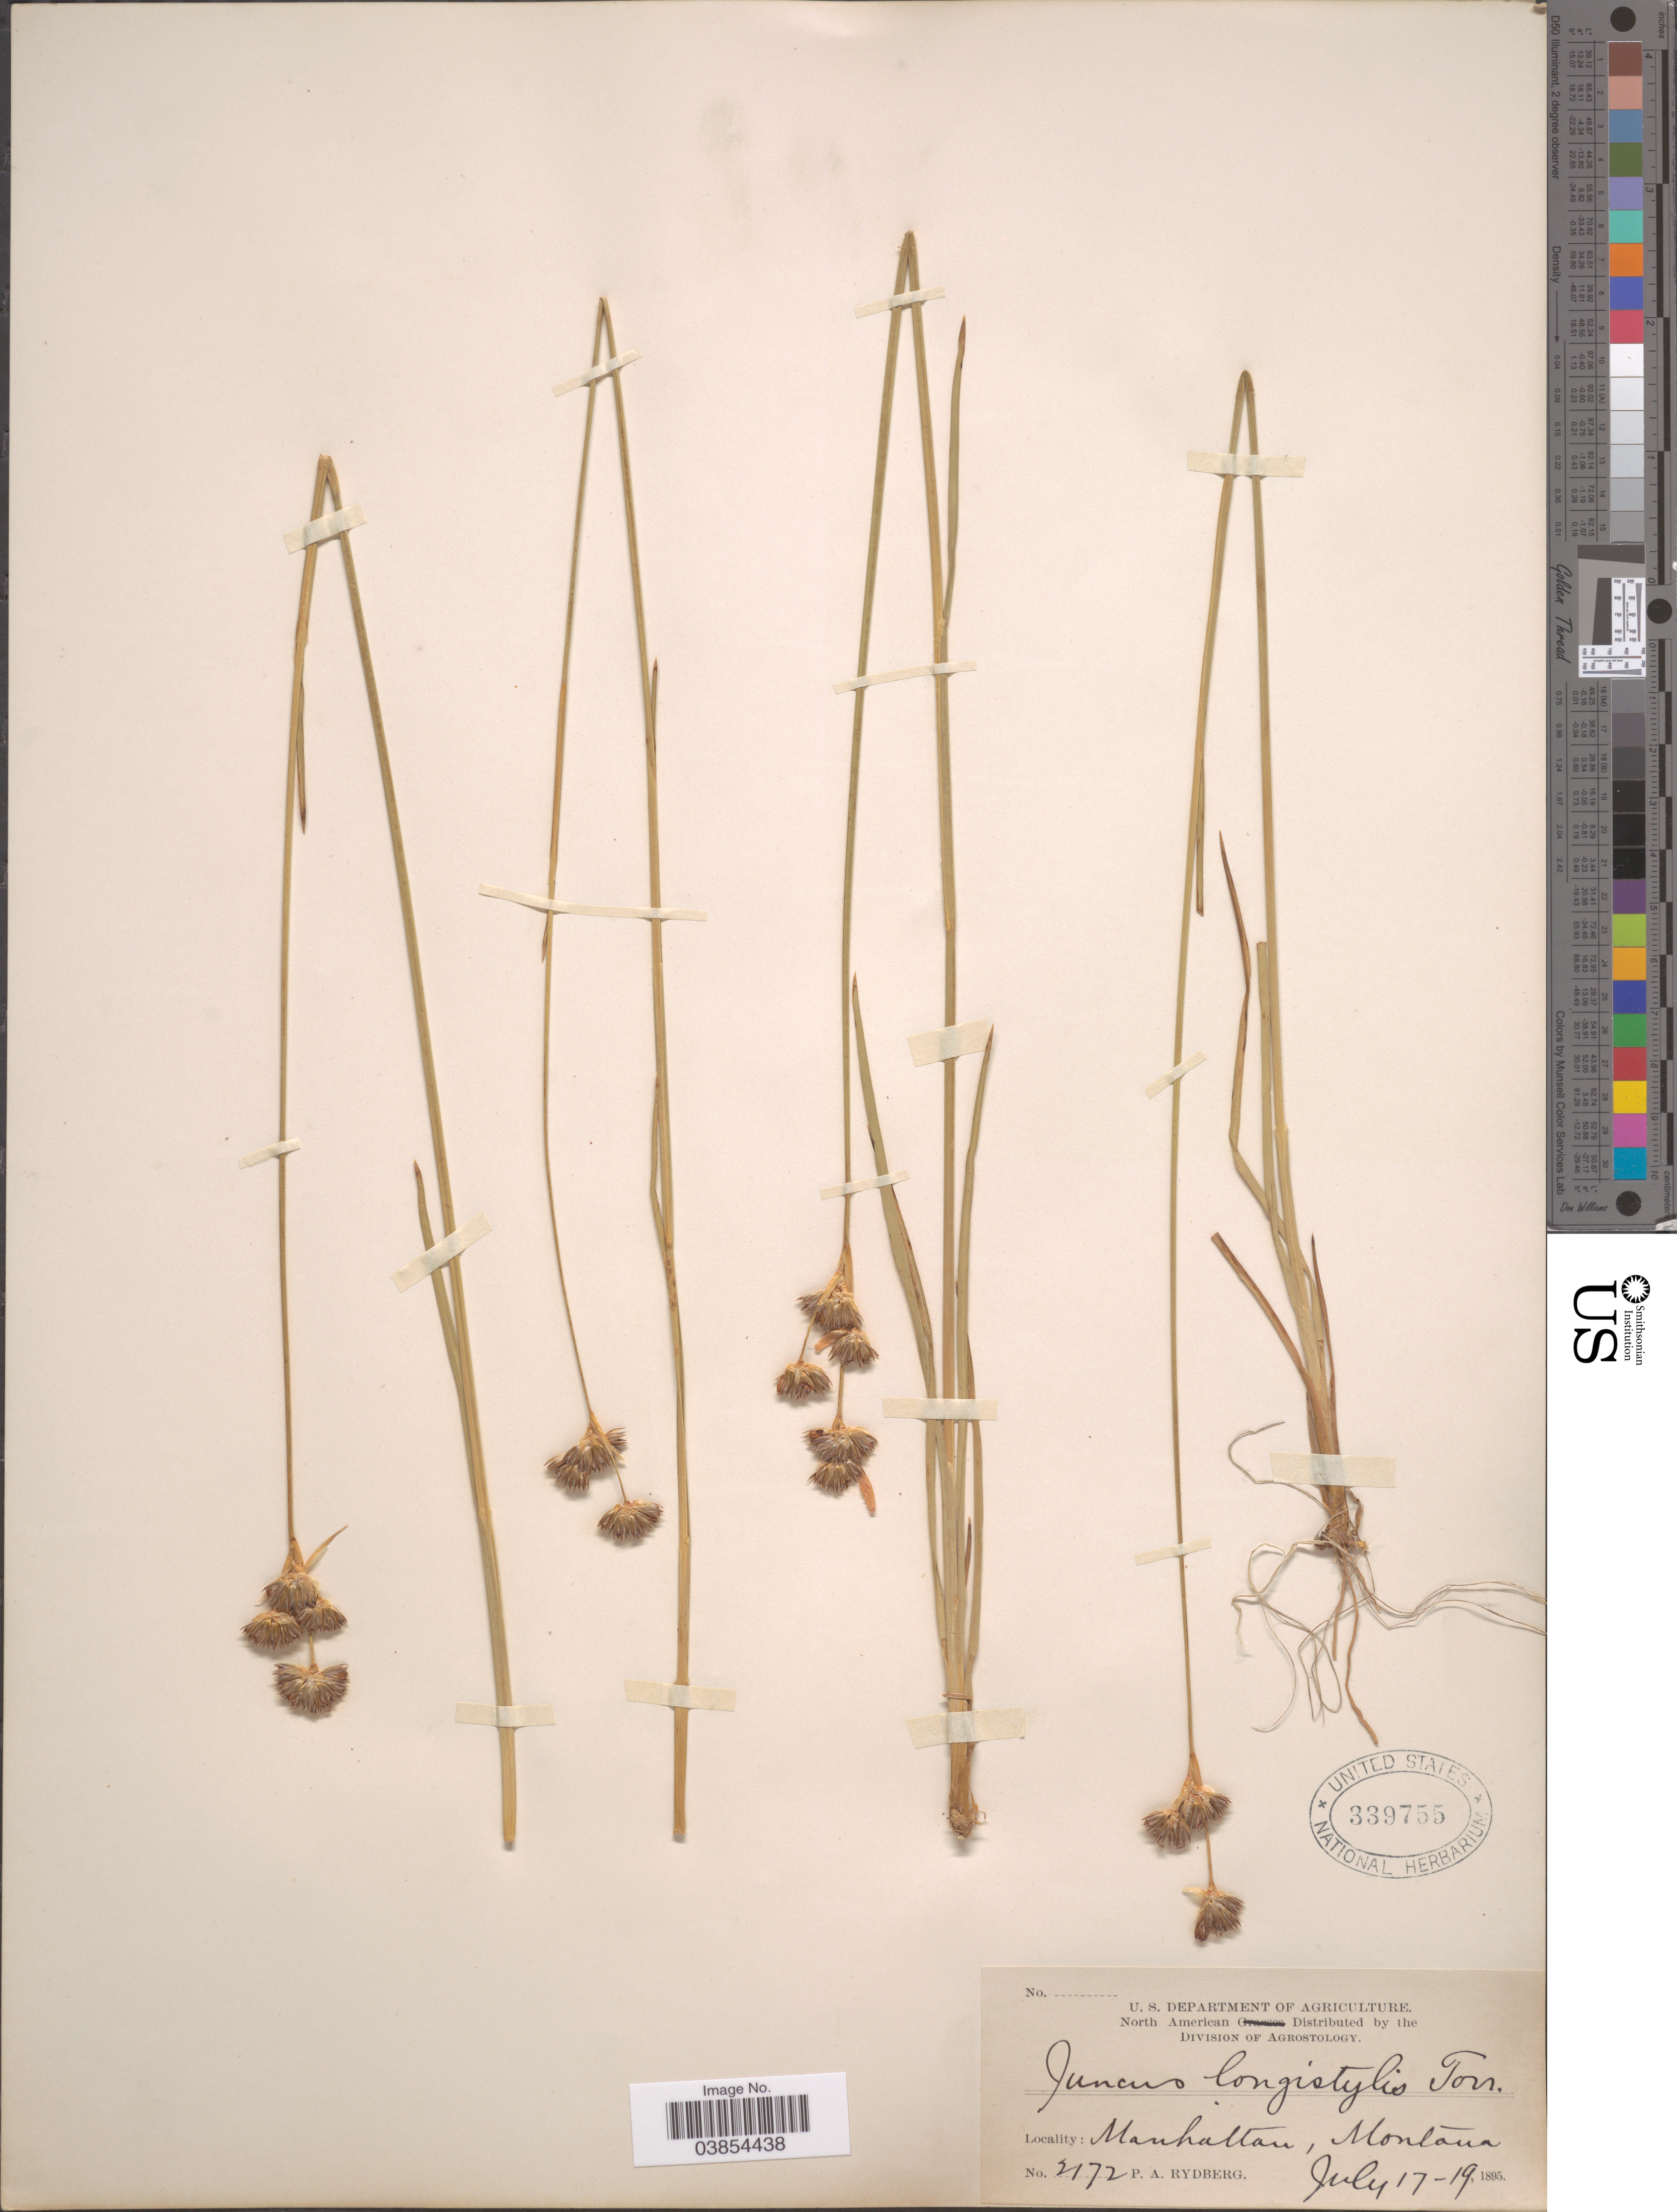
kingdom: Plantae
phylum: Tracheophyta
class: Liliopsida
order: Poales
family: Juncaceae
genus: Juncus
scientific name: Juncus longistylis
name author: Torr.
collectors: P. A. Rydberg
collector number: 2172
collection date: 1895-07-17/1895-07-19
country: United States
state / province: Montana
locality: Manhattan.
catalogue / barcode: US 339755